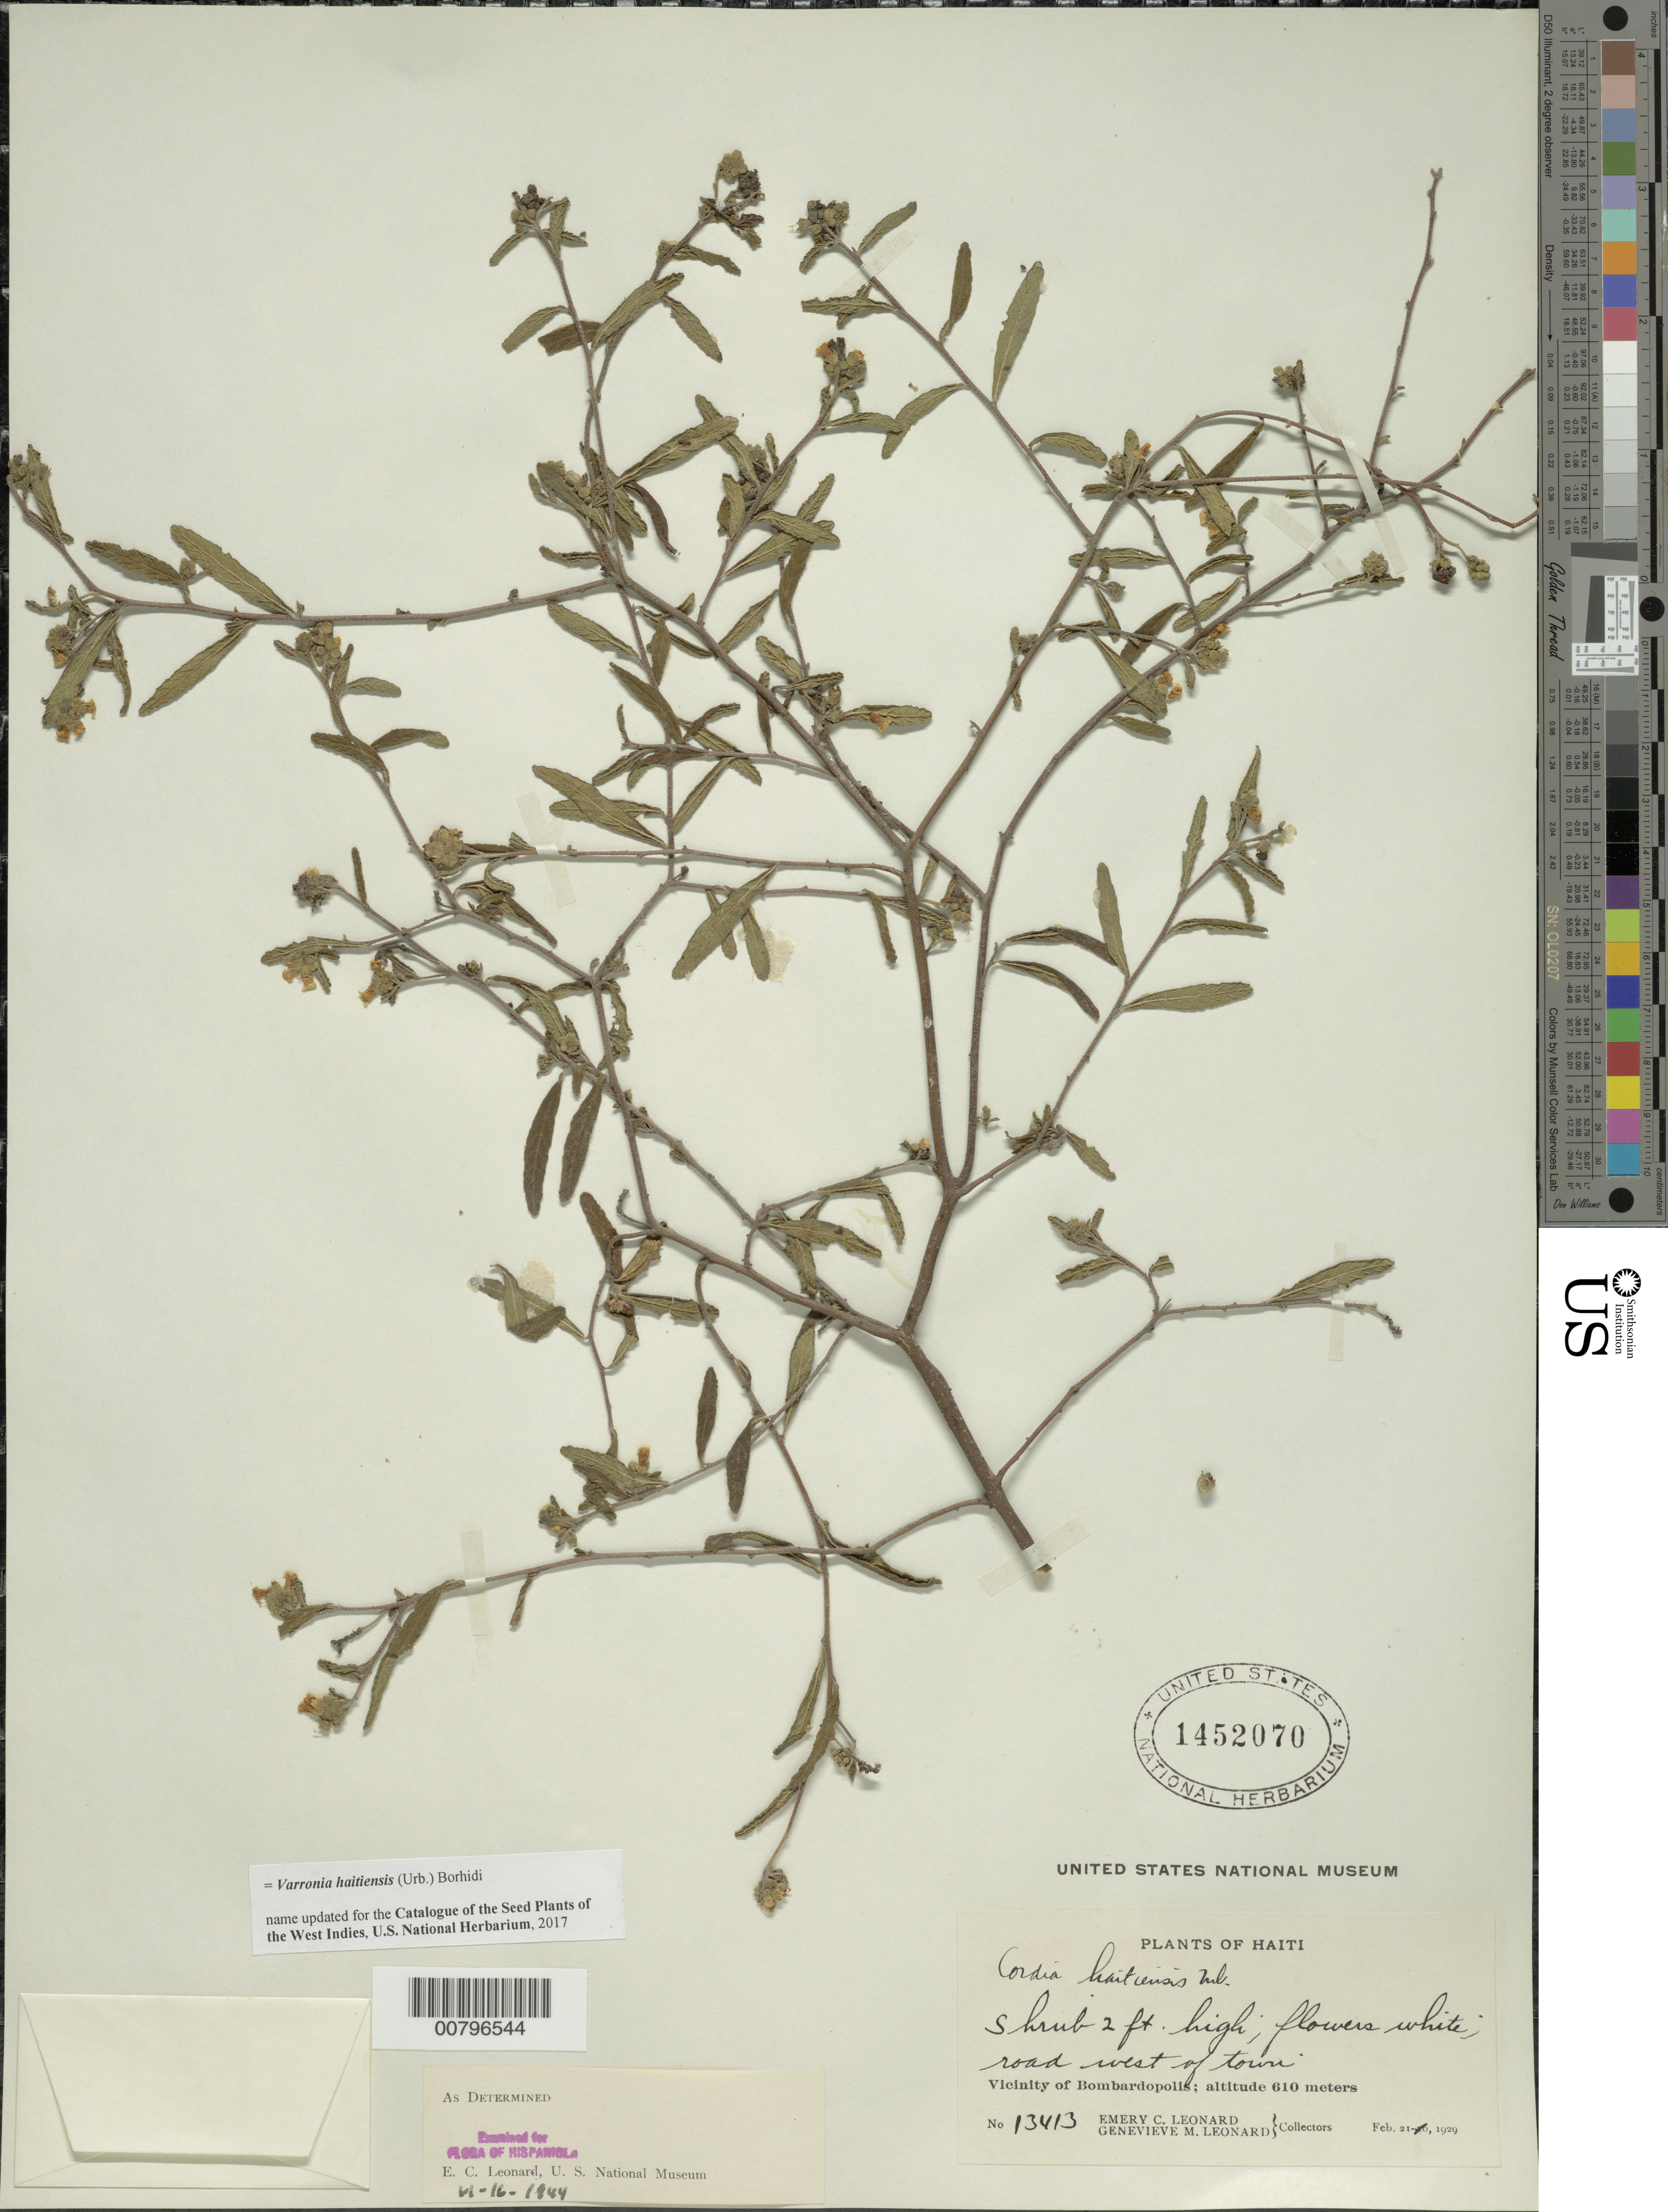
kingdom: Plantae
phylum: Tracheophyta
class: Magnoliopsida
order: Boraginales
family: Cordiaceae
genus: Varronia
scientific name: Varronia haitiensis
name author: (Urb.) Borhidi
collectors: E. C. Leonard & G. M. Leonard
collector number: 13413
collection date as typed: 21 Feb 1929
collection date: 1929-02-21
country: Haiti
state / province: Nord-Óuest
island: Hispaniola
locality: Vicinity of Bombardopolis, road west of town.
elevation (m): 610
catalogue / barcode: US 1452070